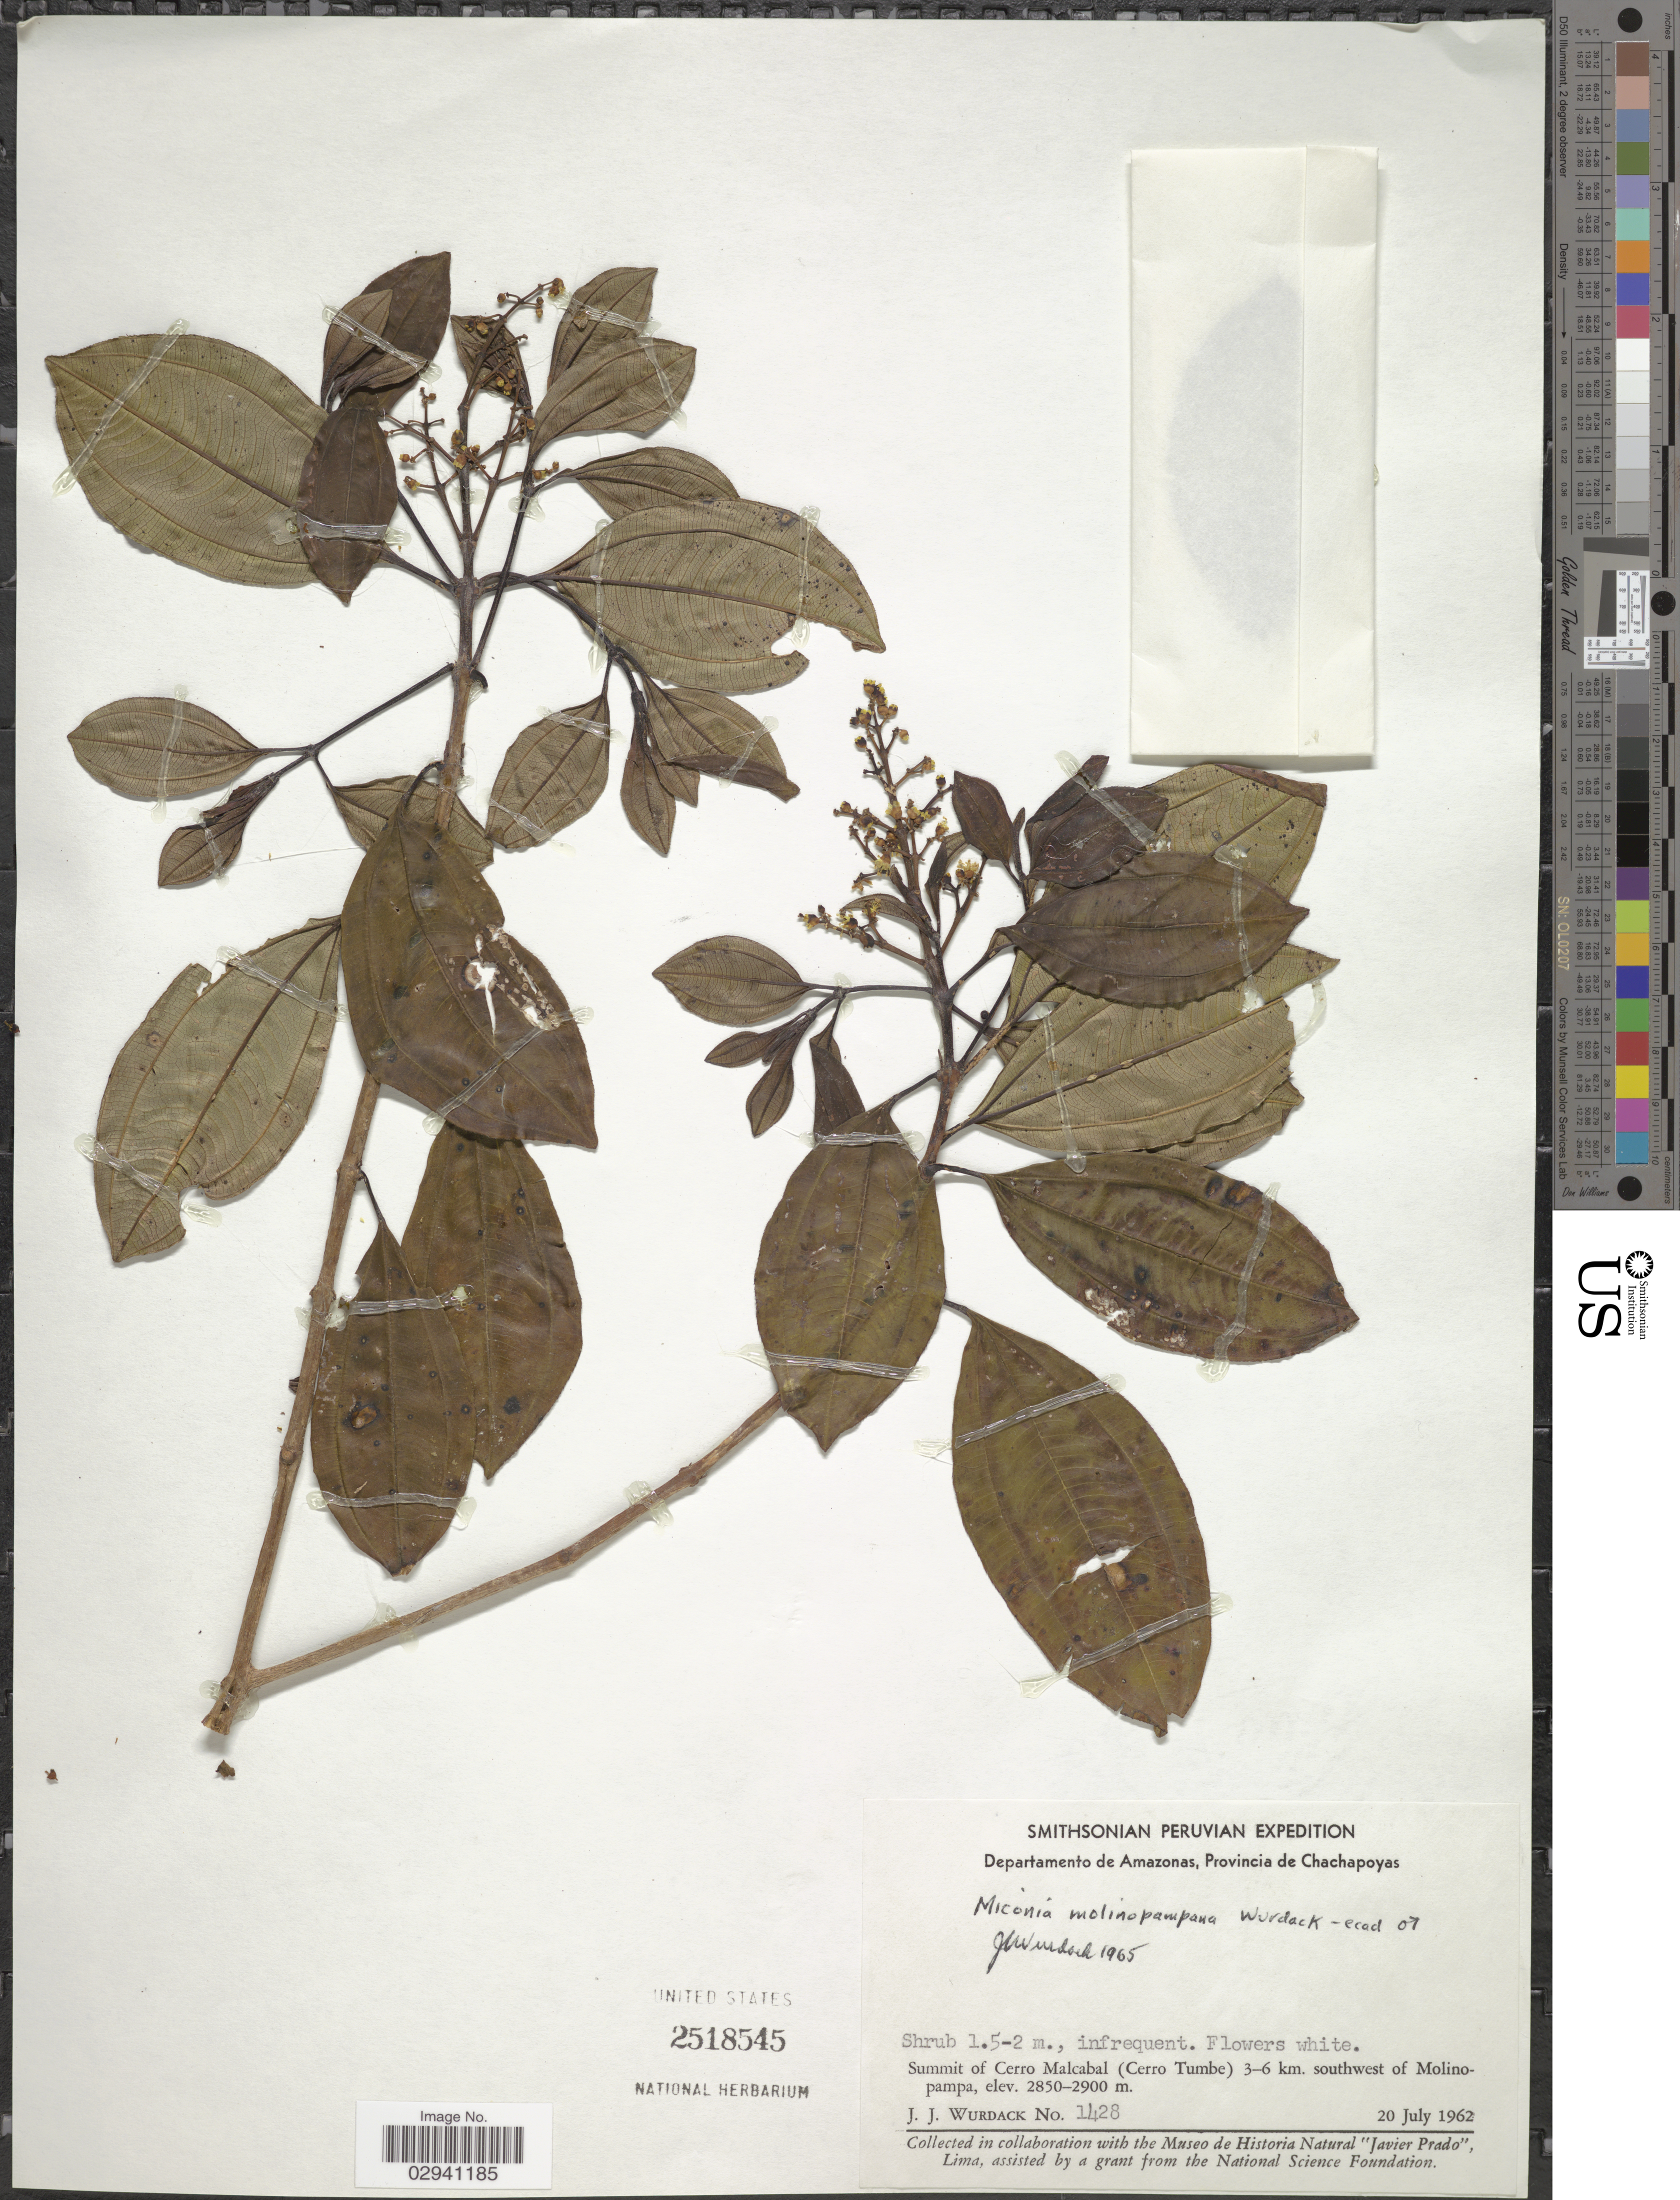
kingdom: Plantae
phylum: Tracheophyta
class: Magnoliopsida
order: Myrtales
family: Melastomataceae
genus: Miconia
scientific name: Miconia molinopampana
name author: Wurdack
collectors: J. J. Wurdack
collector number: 1428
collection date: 1962-07-20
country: Peru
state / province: Amazonas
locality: Departamento de Amazonas, Provincia de Chachapoyas. Summit of Cerro Malcabal (Cerro Tumbe) 3-6 km. southwest of Molino-pampa.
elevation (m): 2850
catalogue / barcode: US 2518545